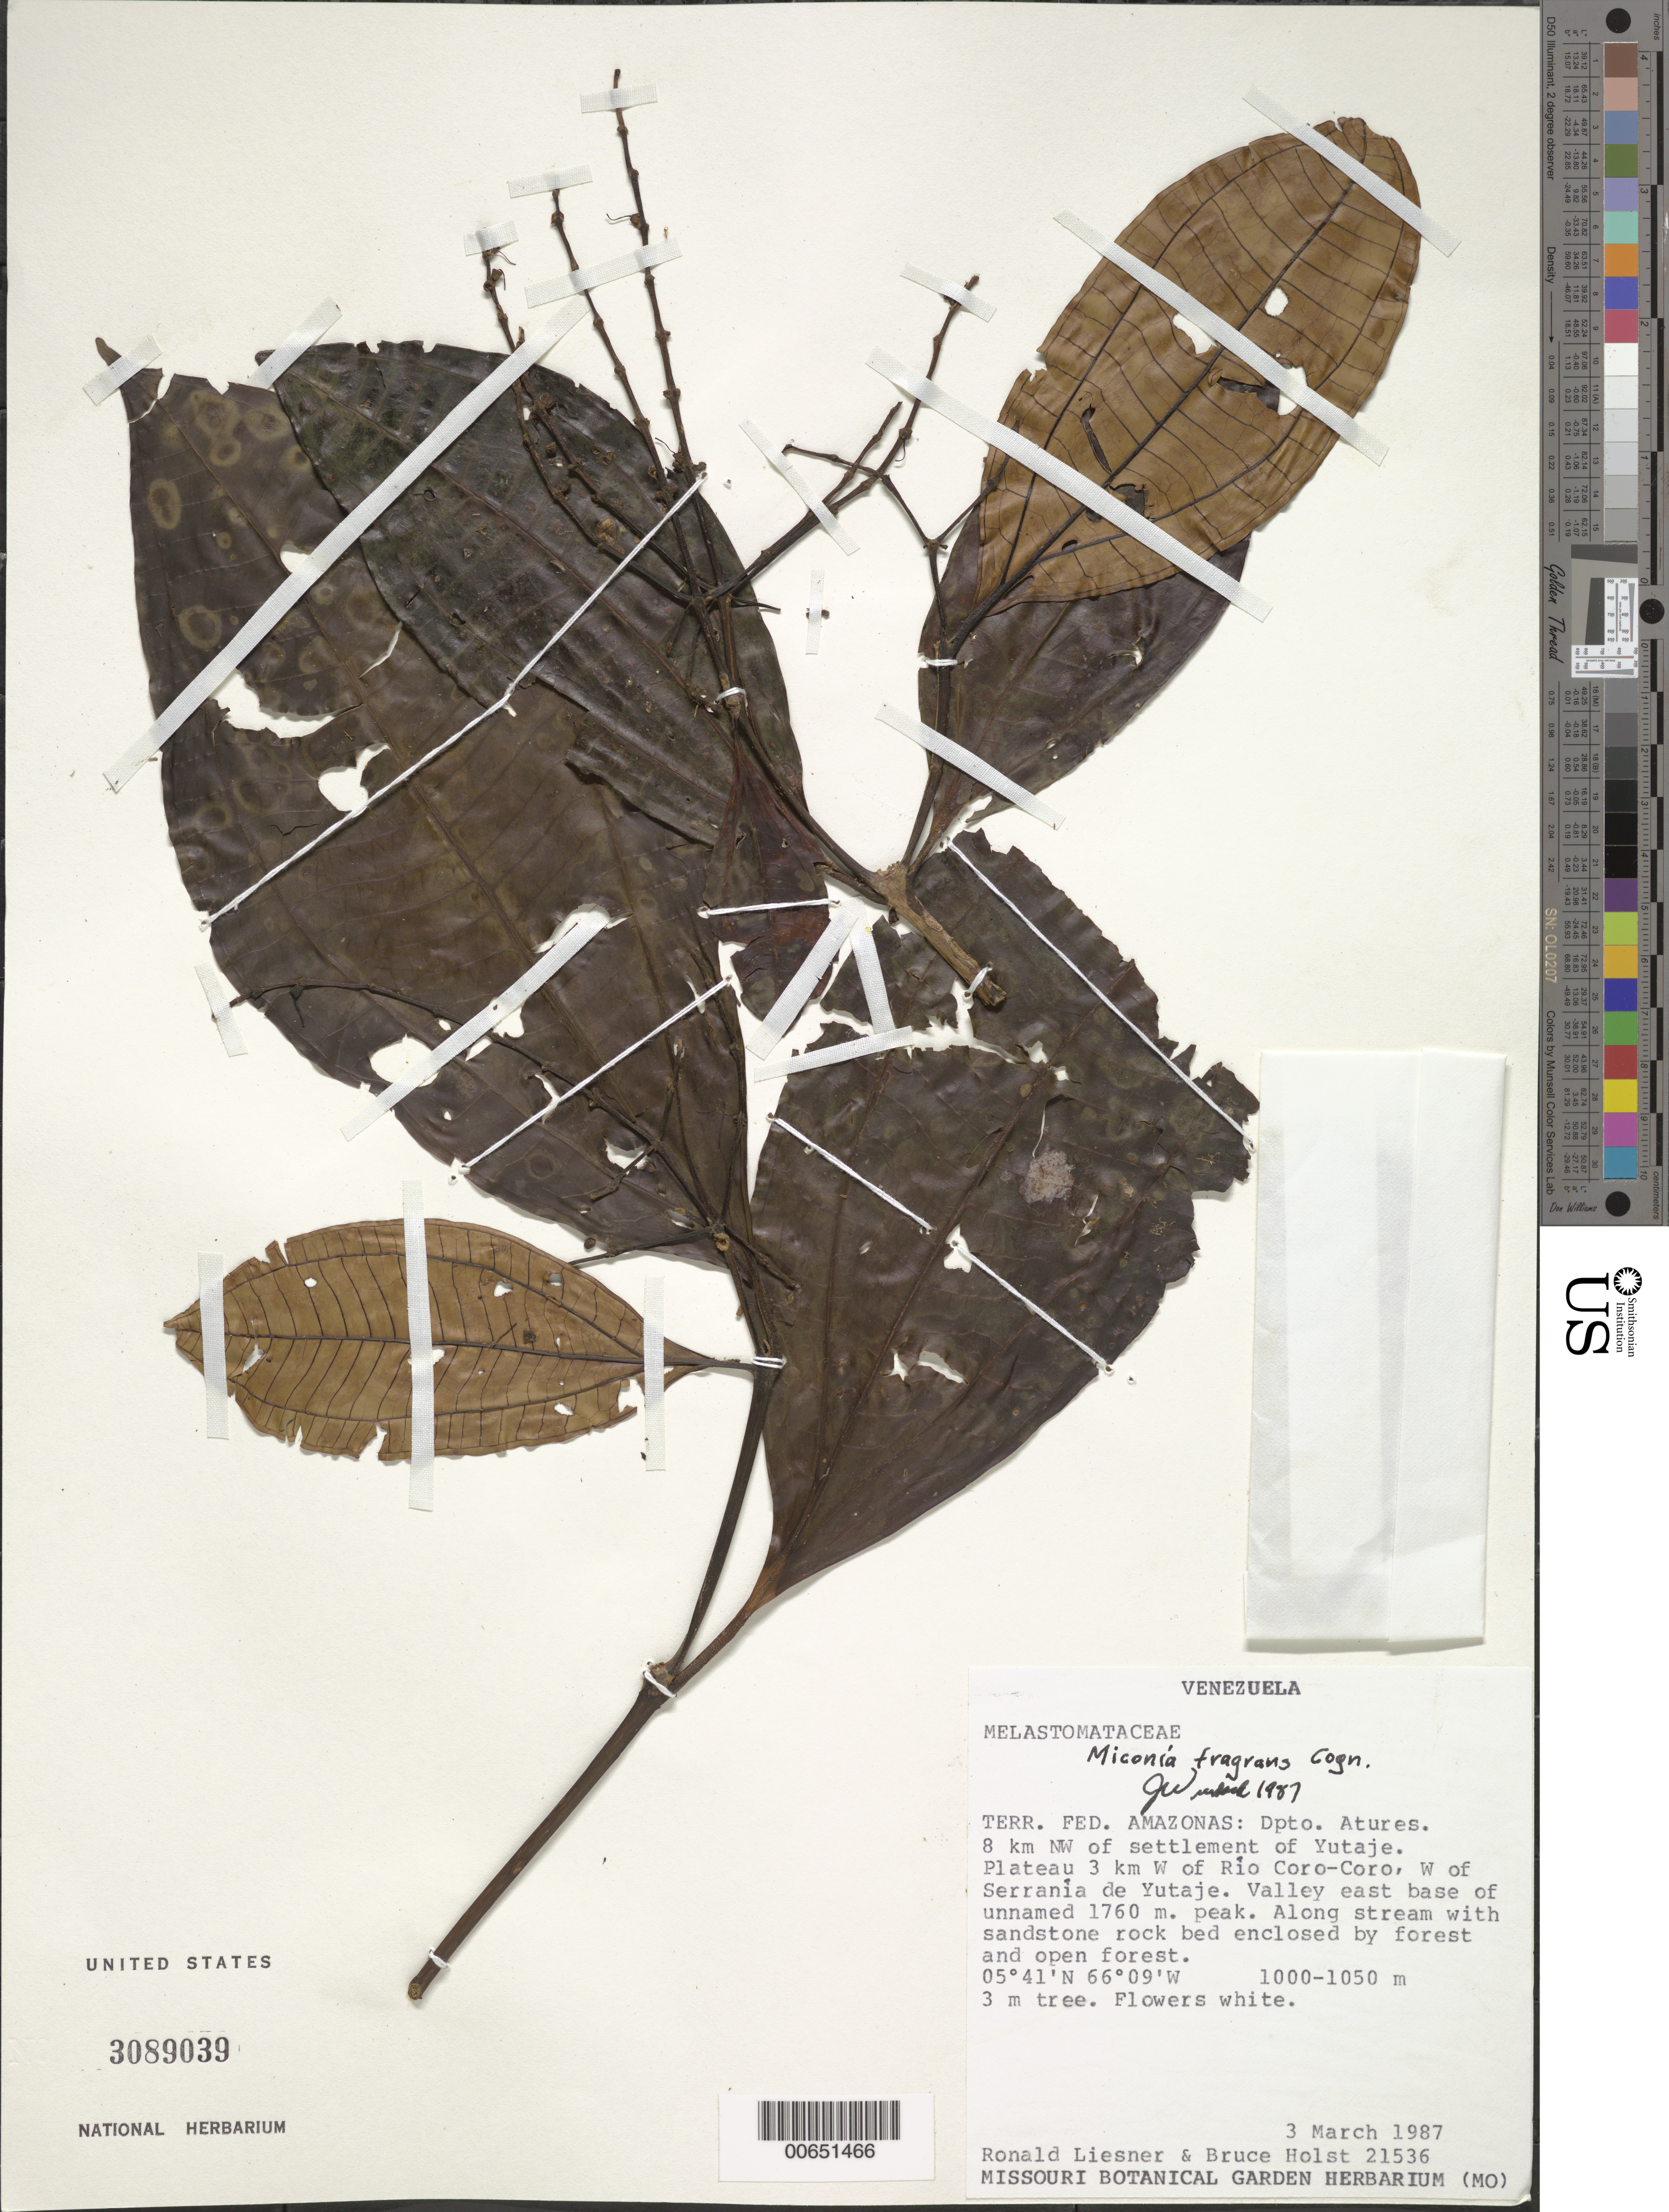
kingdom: Plantae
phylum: Tracheophyta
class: Magnoliopsida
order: Myrtales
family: Melastomataceae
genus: Miconia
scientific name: Miconia fragrans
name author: Cogn.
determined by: Wurdack, John J., (US), US (UNITED STATES)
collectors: R. L. Liesner & B. Holst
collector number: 21536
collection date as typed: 3-Mar-87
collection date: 1987-03-03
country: Venezuela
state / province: Amazonas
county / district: Atures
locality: Yutajé settlement, 8 km NW of; plateau 3 km W of Río Coro-Coro, W of Serrania de Yutajé; valley east base of unnamed 1760m peak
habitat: Along stream with sandstone rock bed enclosed by forest and open forest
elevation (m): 1000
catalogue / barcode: US 3089039